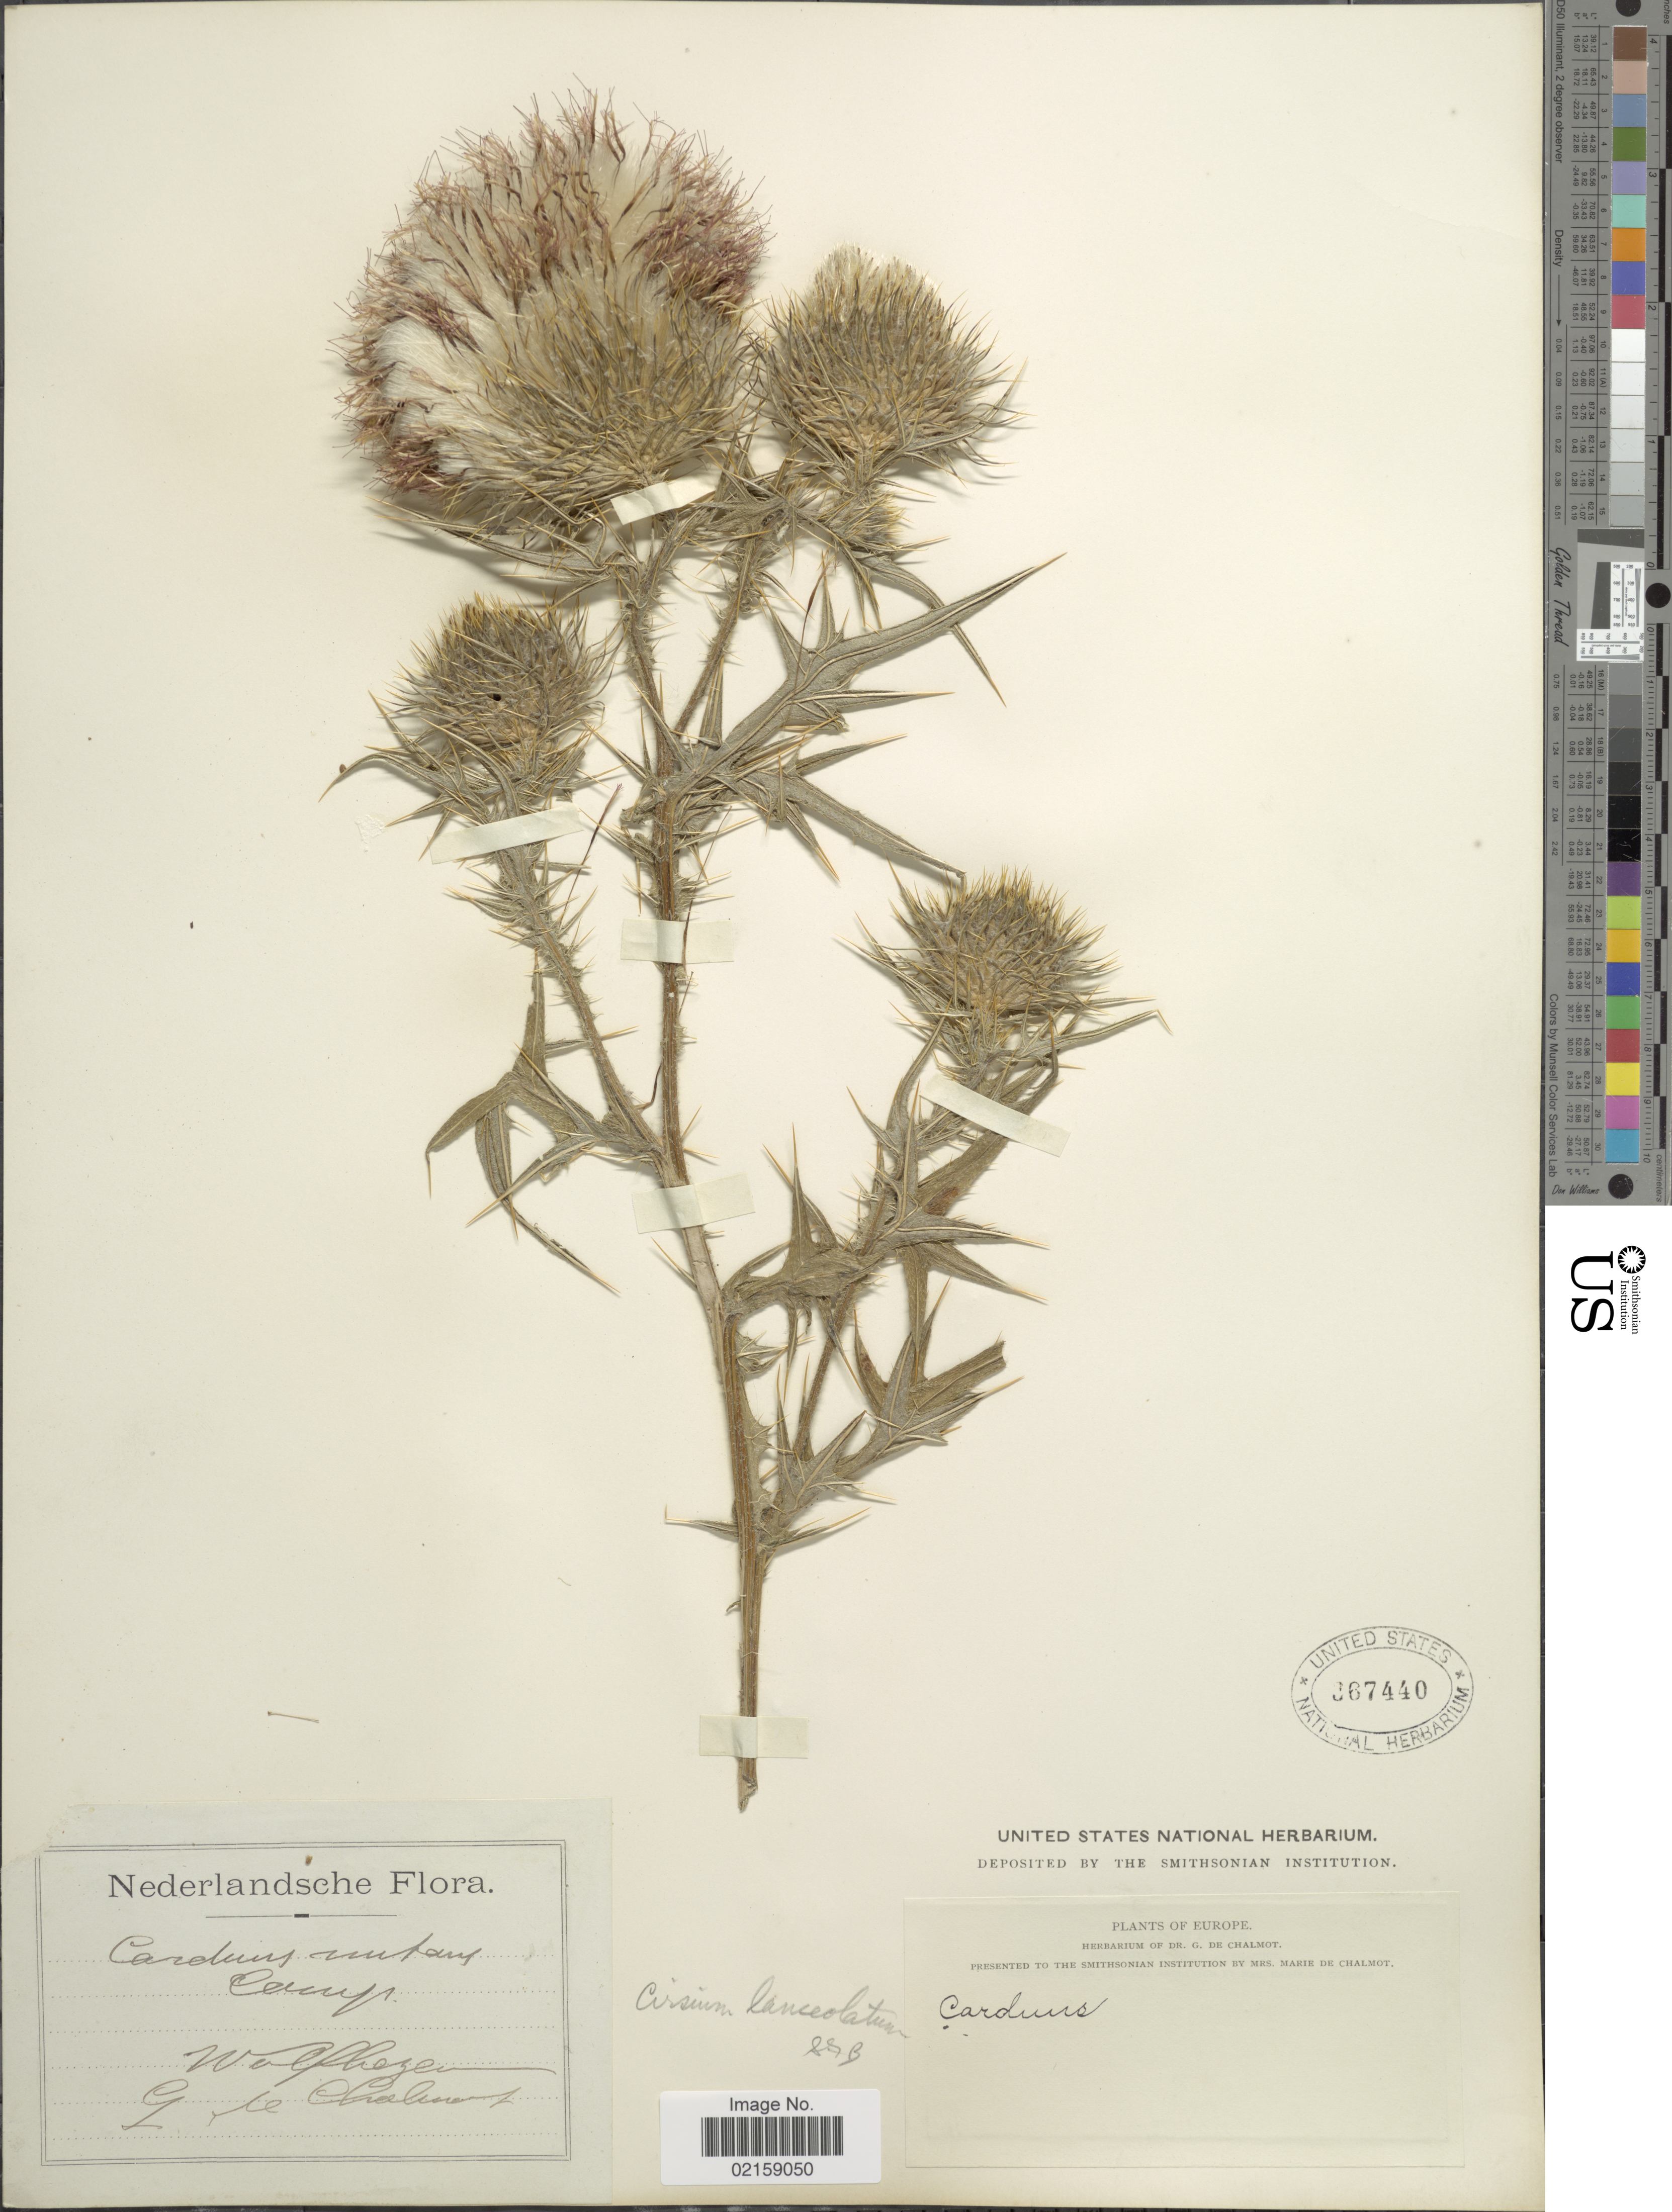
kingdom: Plantae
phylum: Tracheophyta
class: Magnoliopsida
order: Asterales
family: Asteraceae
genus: Cirsium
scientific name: Cirsium vulgare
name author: (Savi) Ten.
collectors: G. de Chalmot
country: Netherlands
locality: Wolfhagen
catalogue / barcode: US 367440